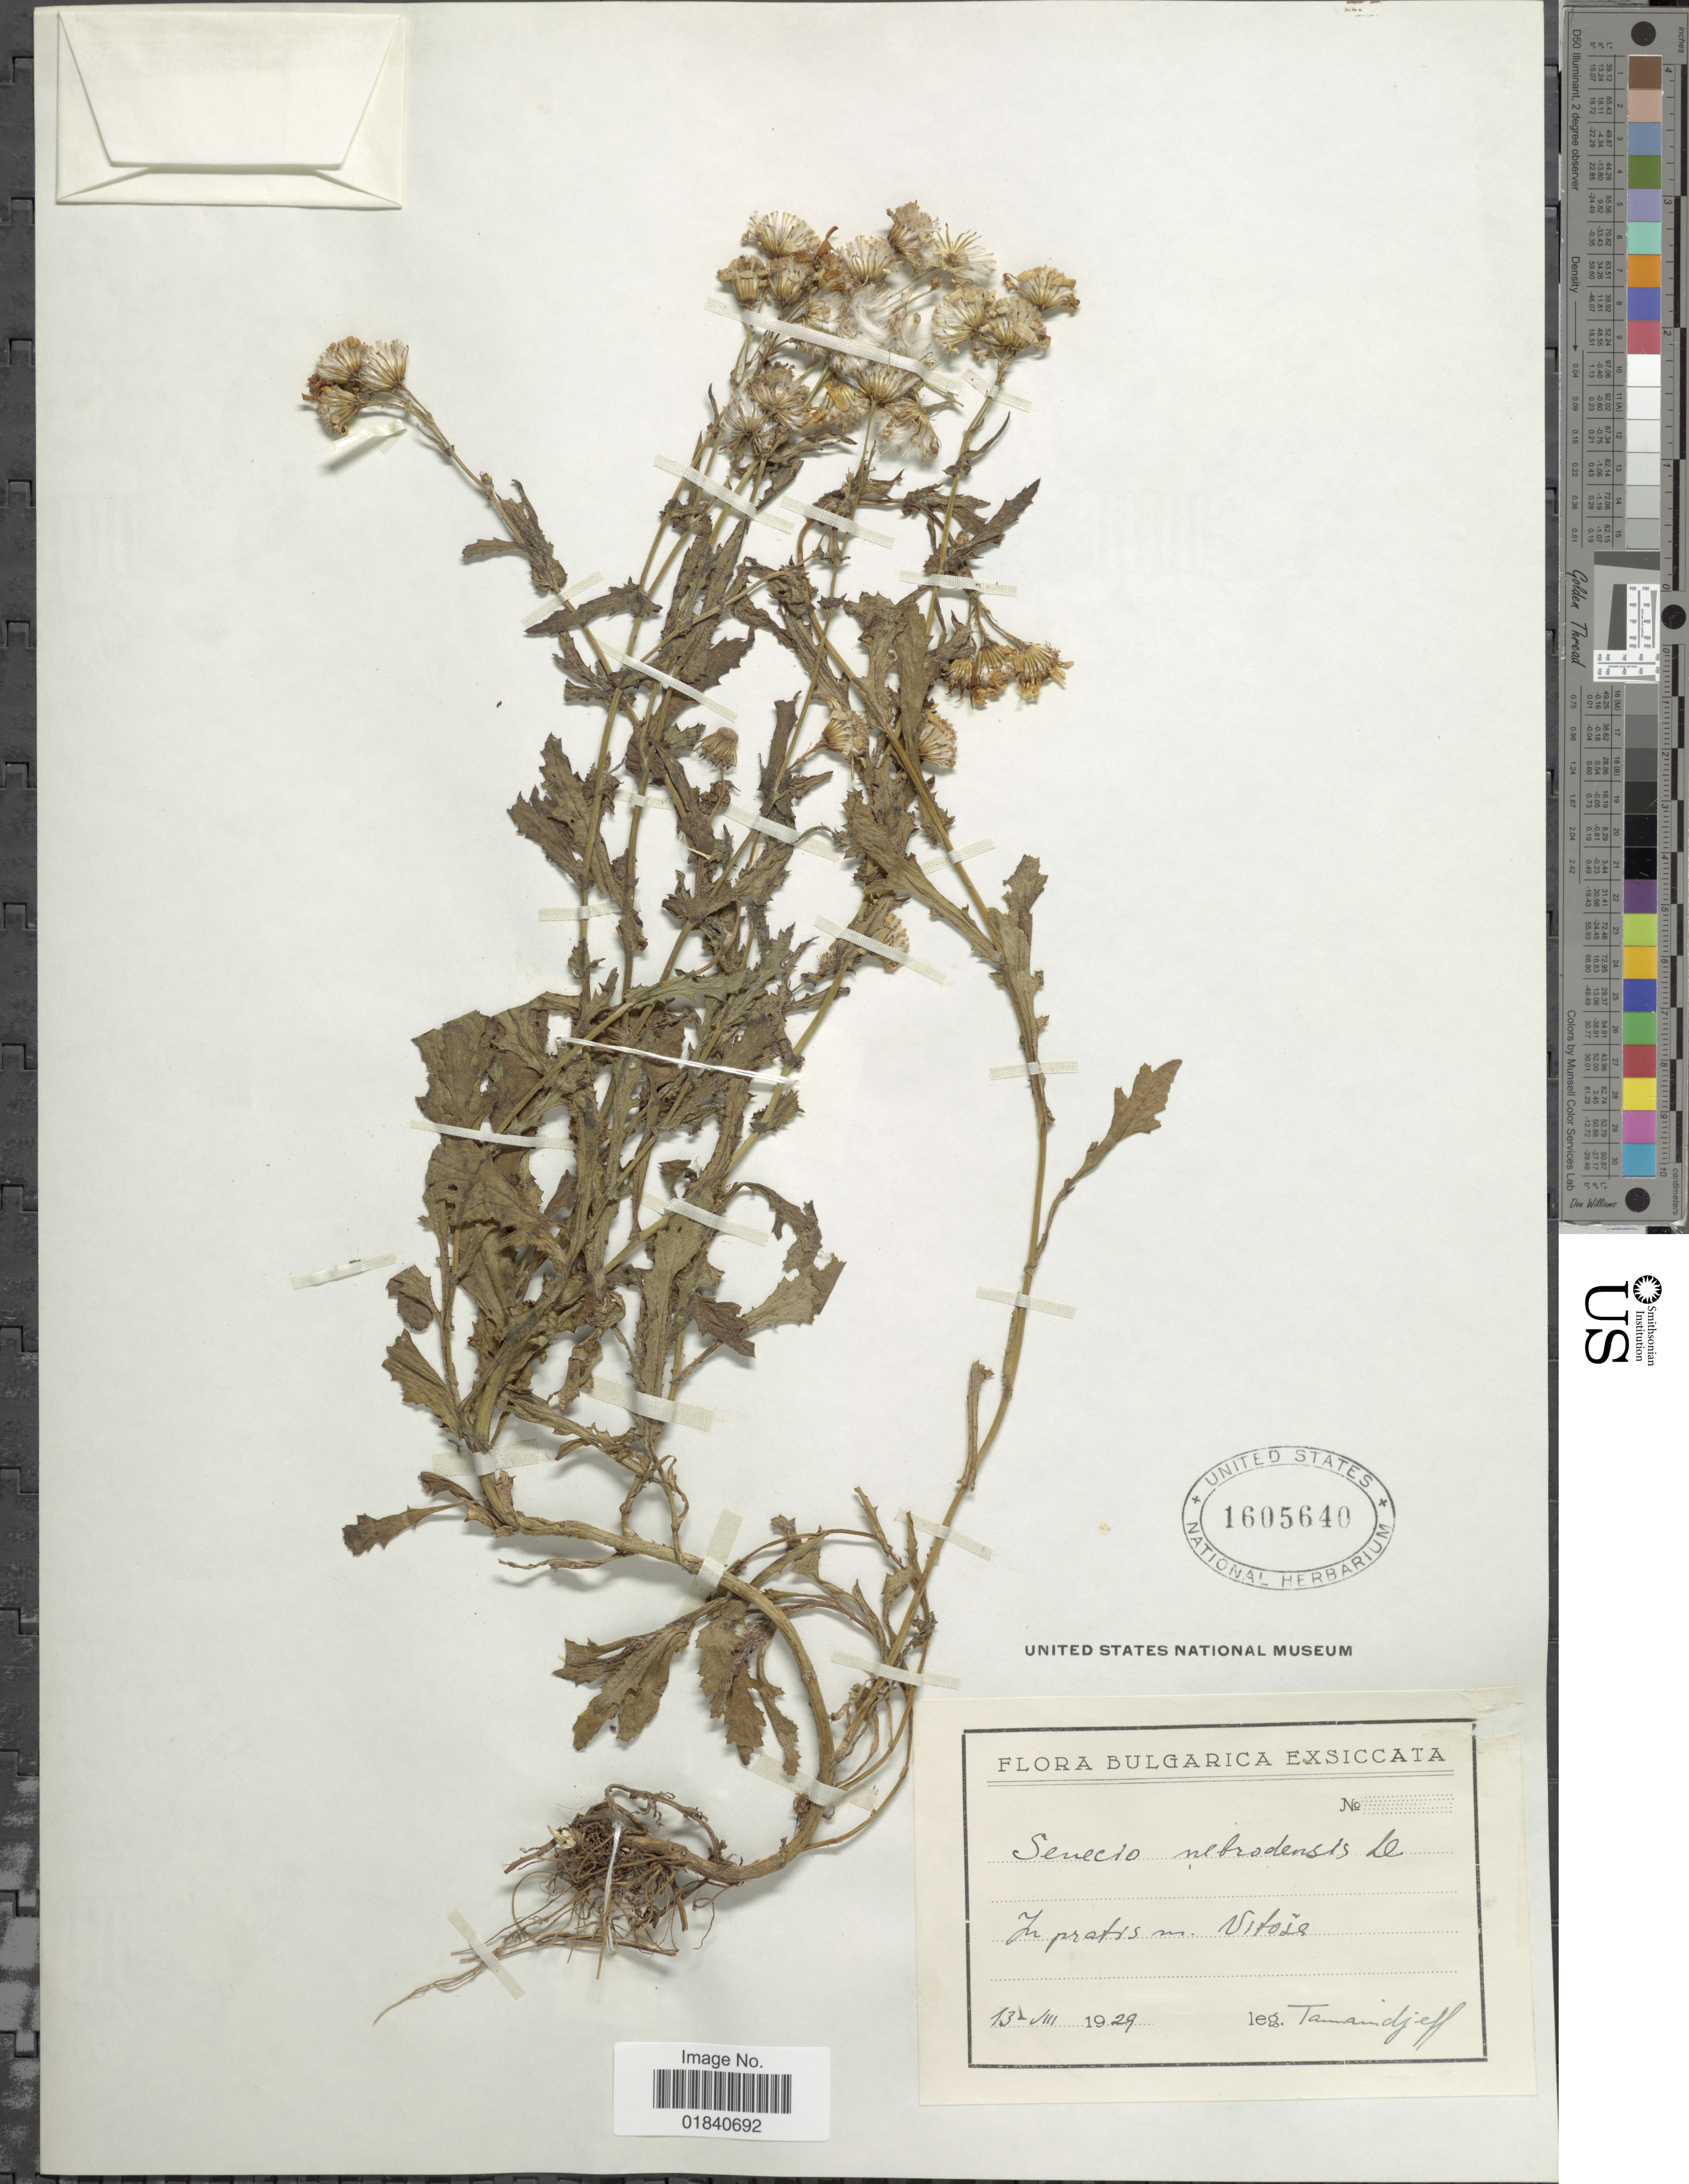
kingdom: Plantae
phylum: Tracheophyta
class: Magnoliopsida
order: Asterales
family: Asteraceae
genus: Senecio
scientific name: Senecio nebrodensis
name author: L.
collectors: -. Tamandjeff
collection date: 1929-08-13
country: Bulgaria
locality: Vitose [interpreted]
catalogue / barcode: US 1605640